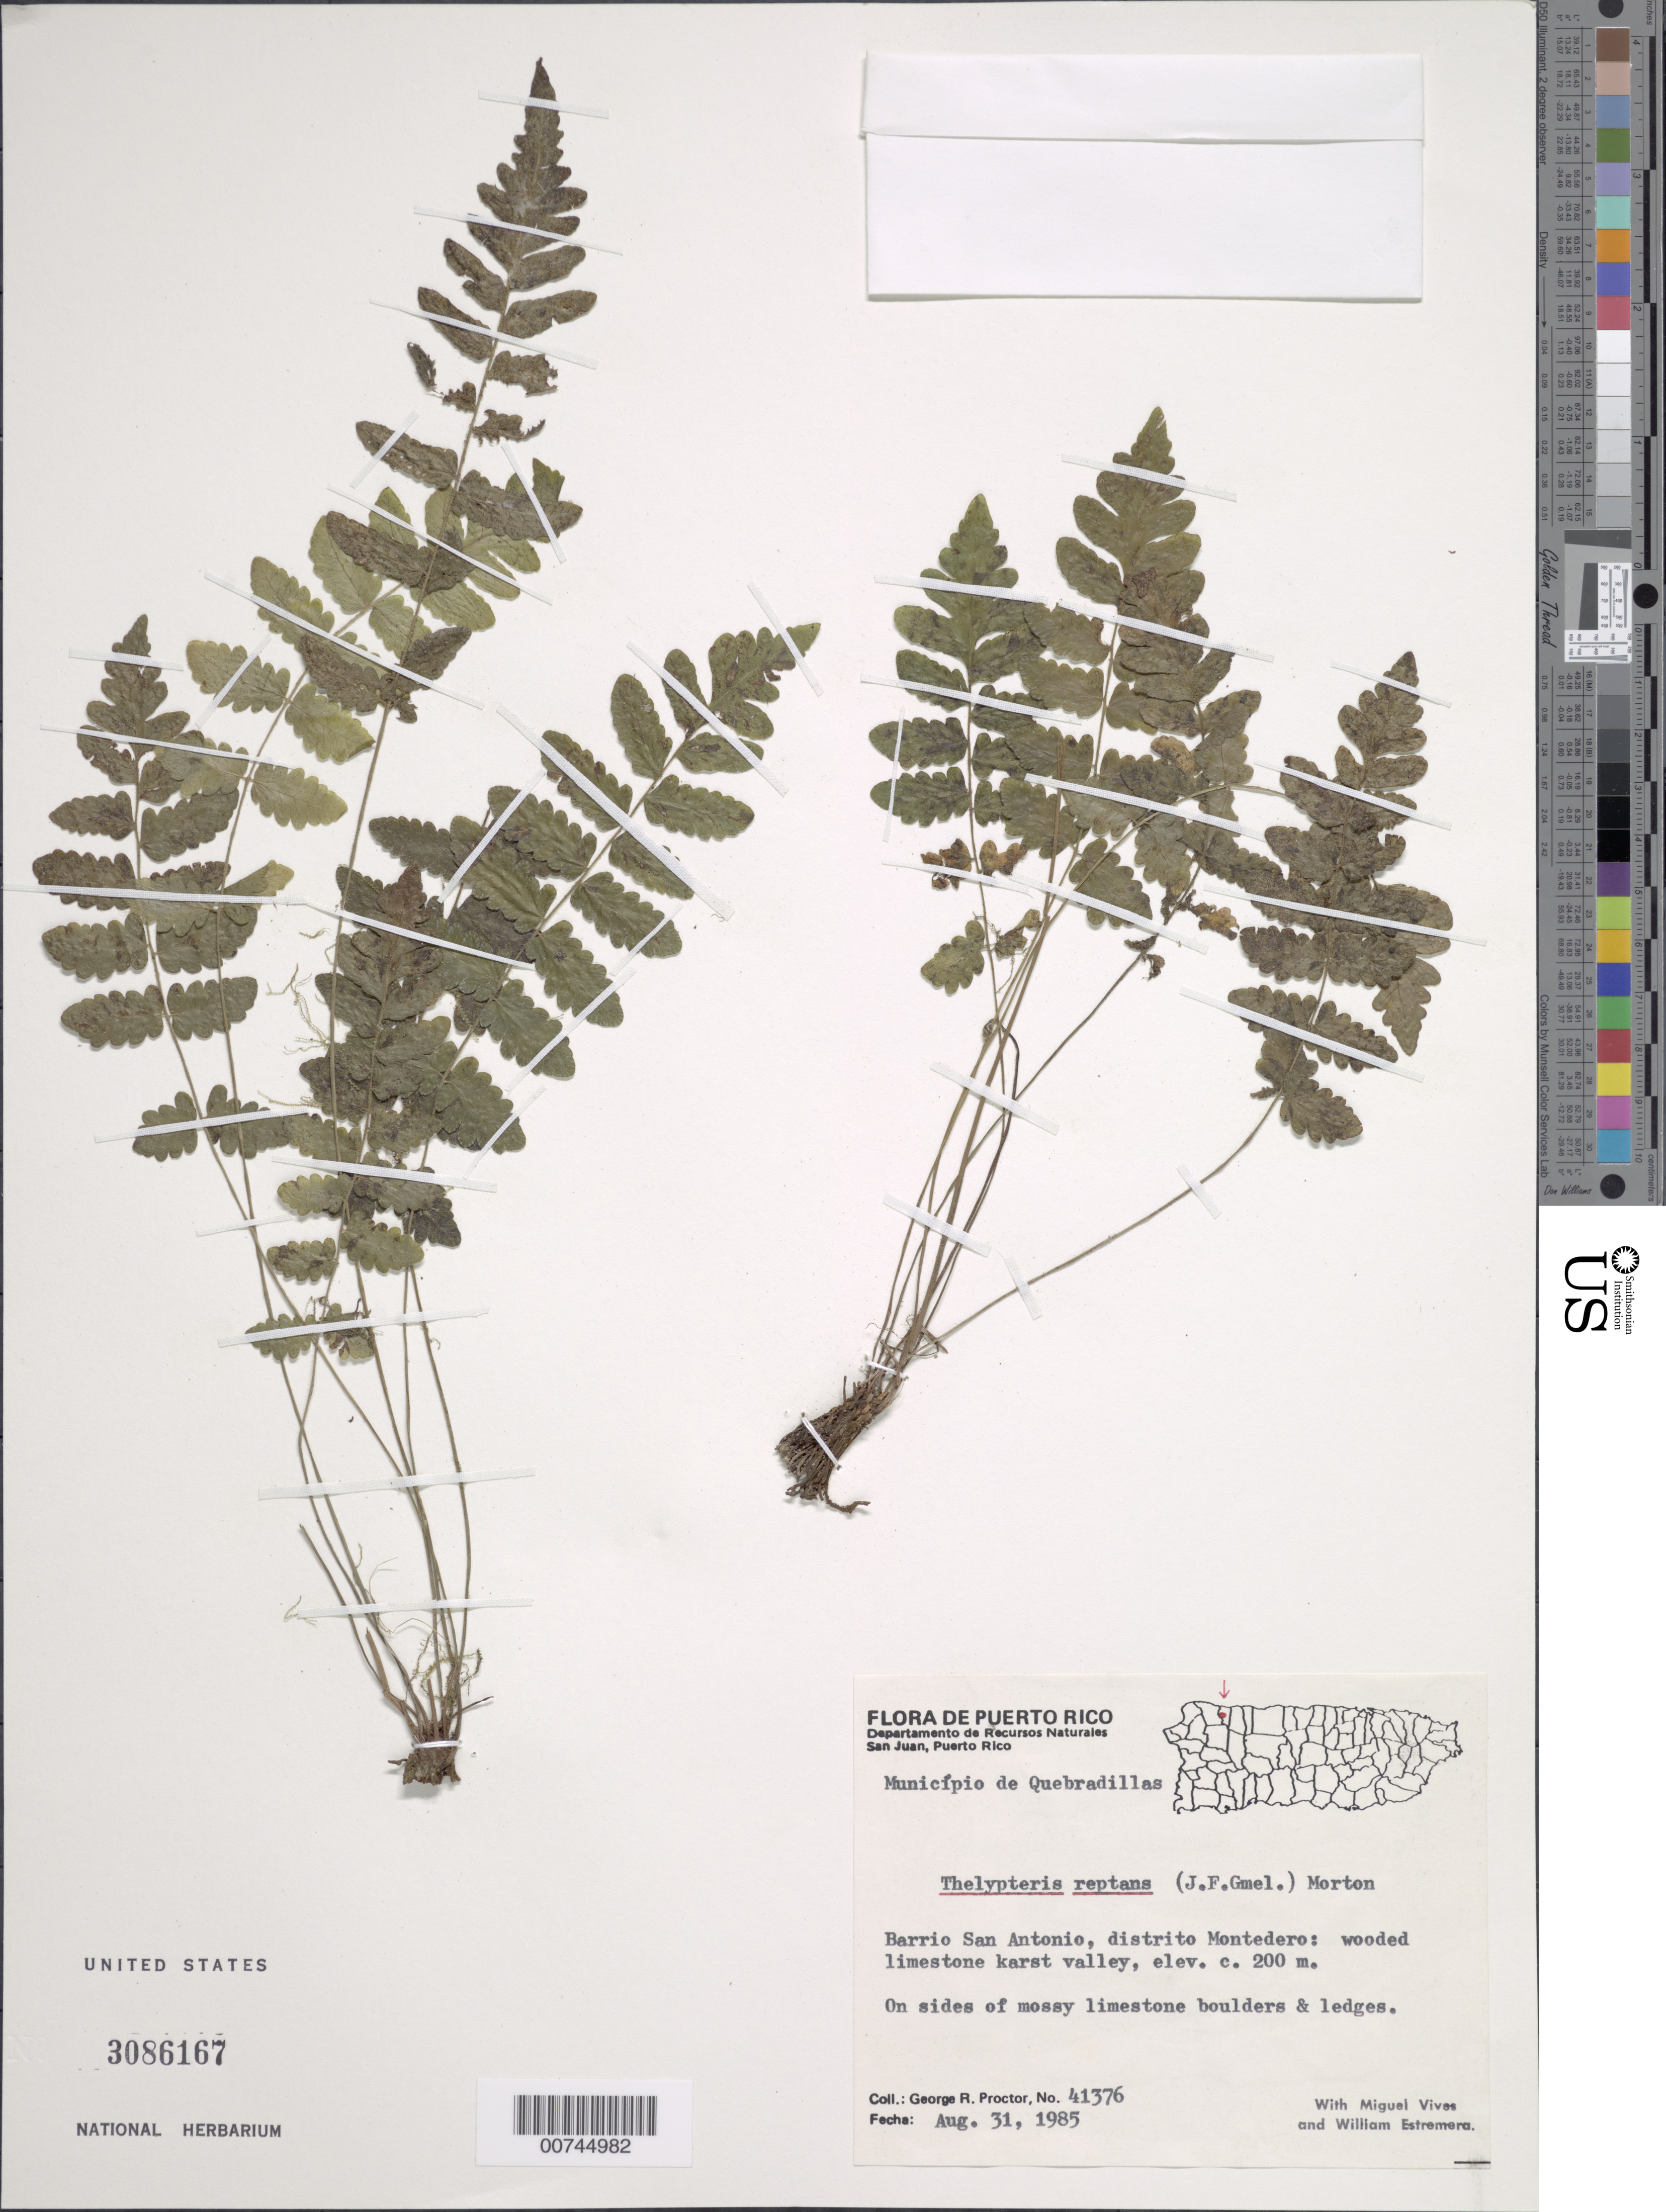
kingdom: Plantae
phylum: Tracheophyta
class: Polypodiopsida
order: Polypodiales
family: Thelypteridaceae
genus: Goniopteris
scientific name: Goniopteris reptans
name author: (J.F. Gmel.) C. Presl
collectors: G. R. Proctor, M. Vives & W. Estremera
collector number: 41376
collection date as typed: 31 Aug 1985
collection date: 1985-08-31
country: Puerto Rico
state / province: Quebradillas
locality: Barrio San Antonio, Distrito Montedero: wooded limwstone karst valley. Municipio de Quebradillas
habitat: On side of mossy limestone boulders & ledges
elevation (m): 200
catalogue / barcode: US 3086167